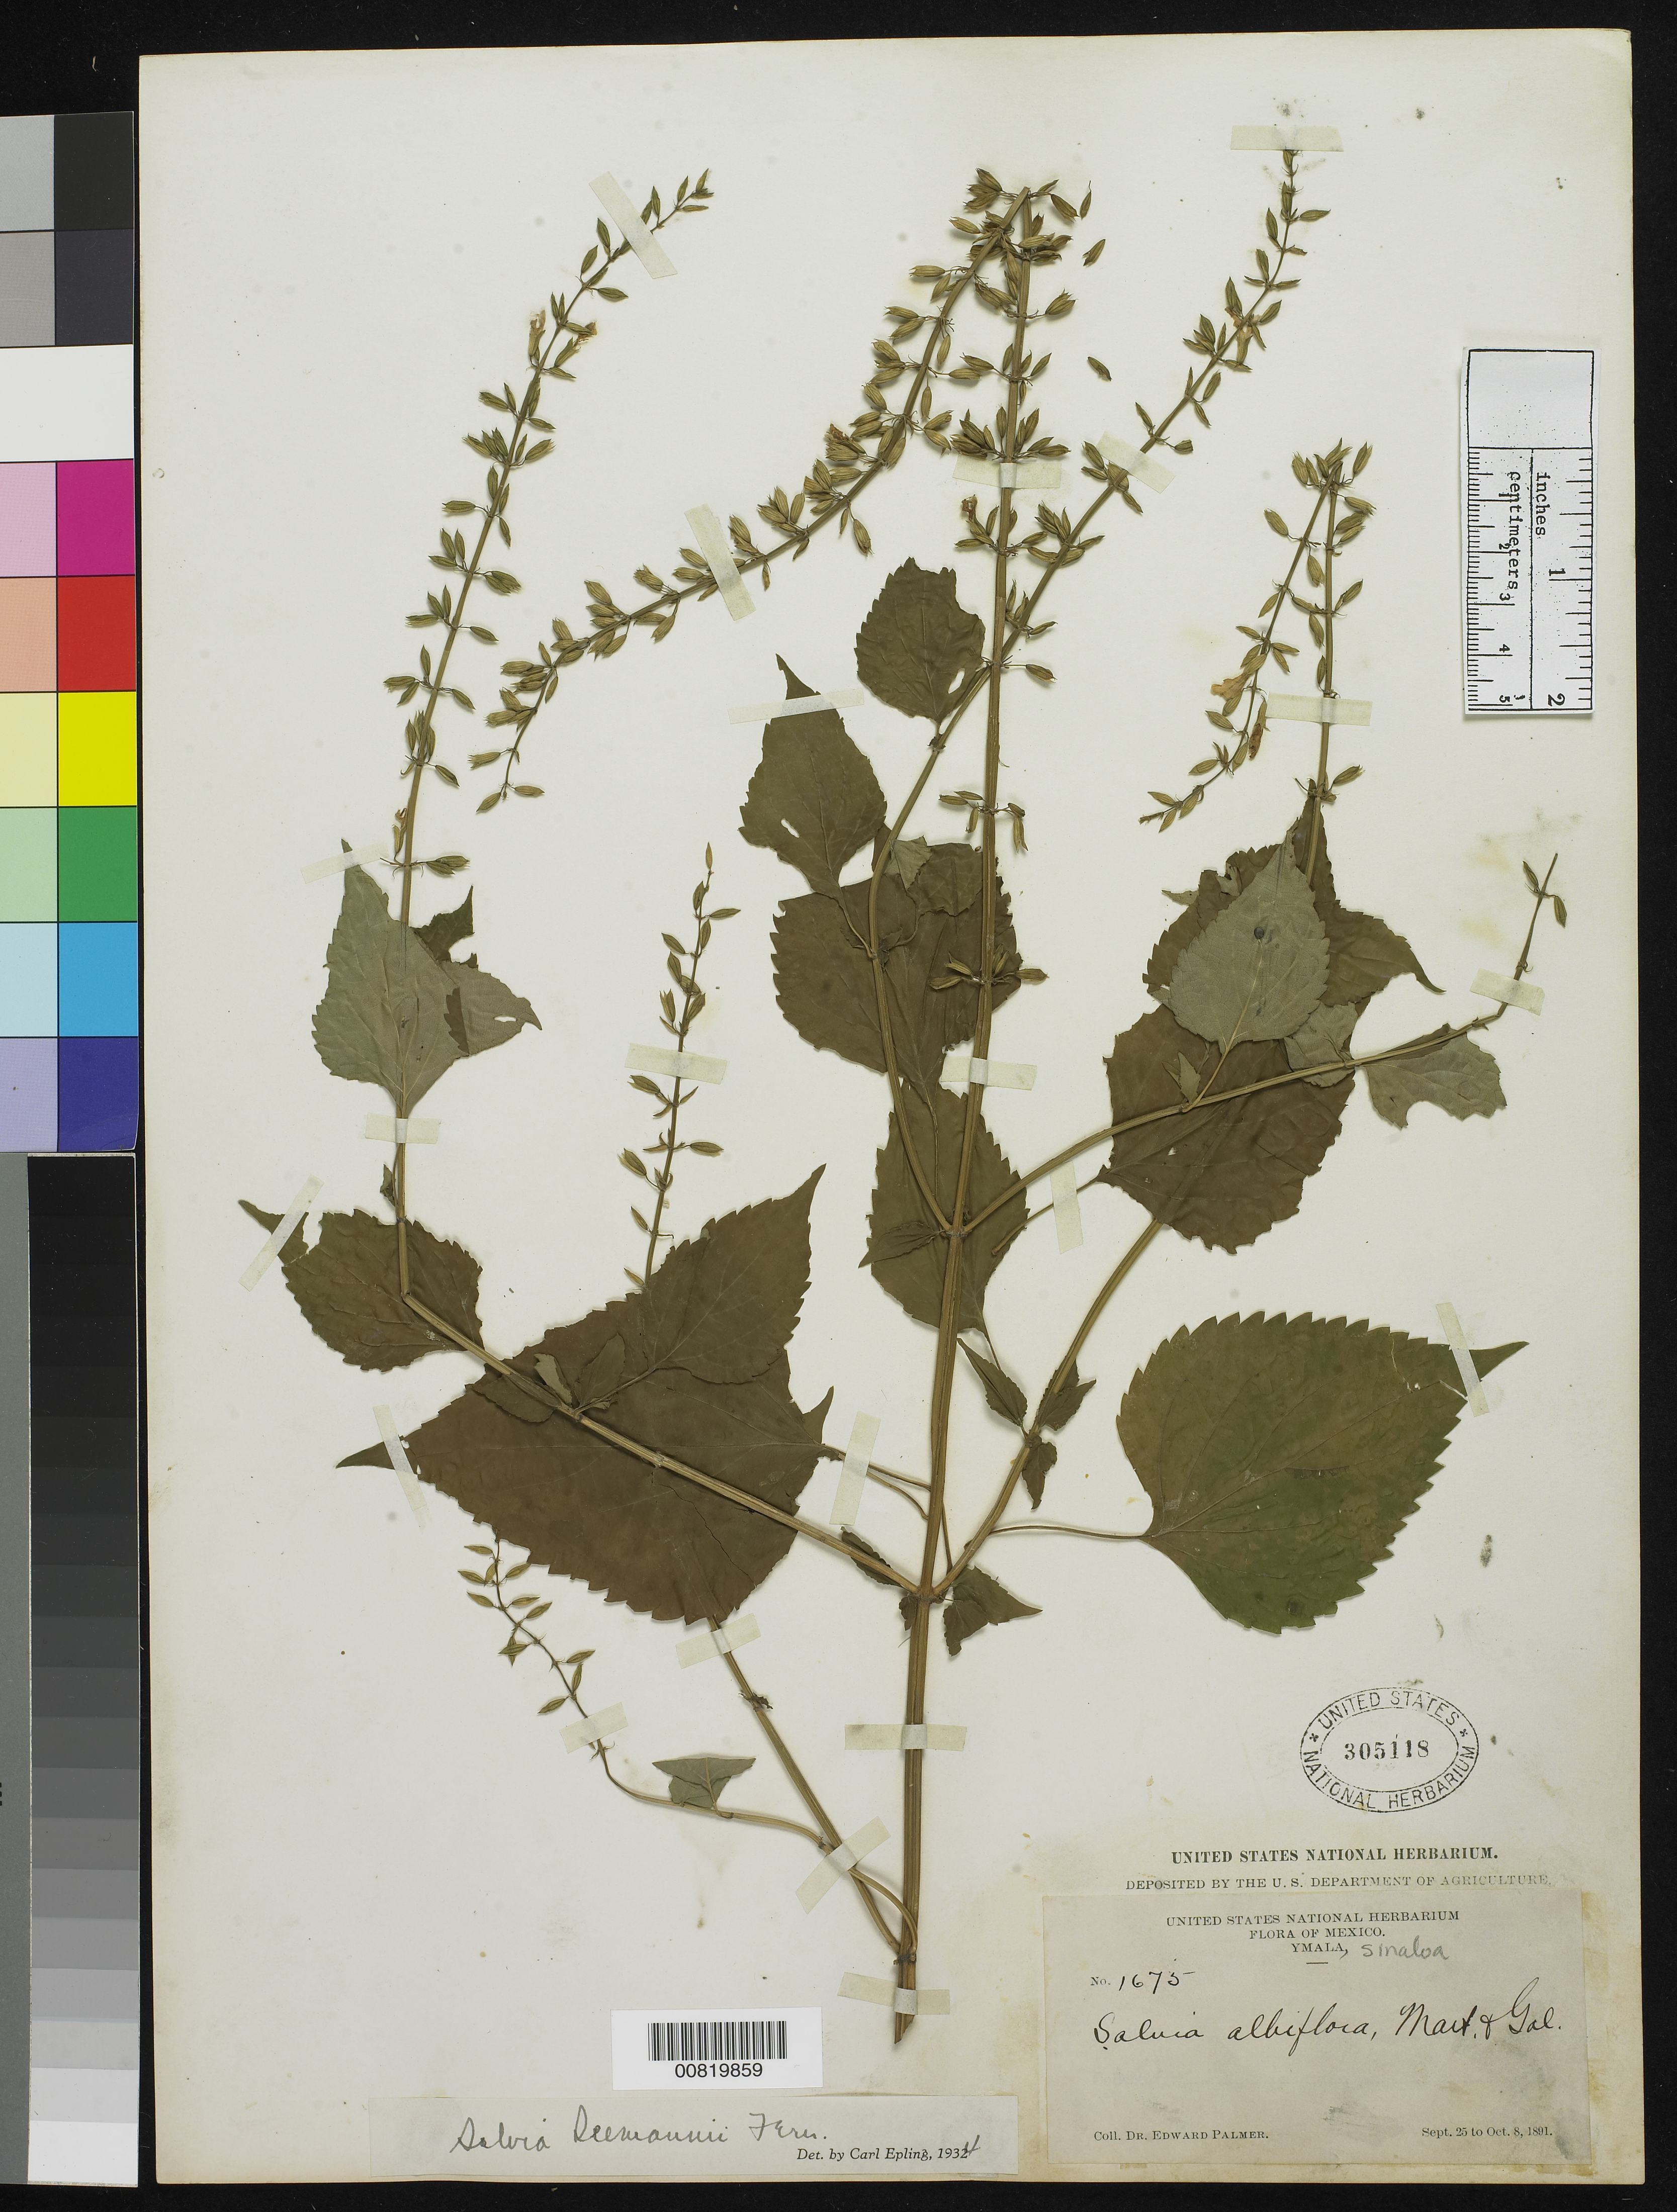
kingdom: Plantae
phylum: Tracheophyta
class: Magnoliopsida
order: Lamiales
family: Lamiaceae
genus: Salvia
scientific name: Salvia seemannii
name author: Fernald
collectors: E. Palmer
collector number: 1675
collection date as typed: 25 Sep 1891 to 08 Oct 1891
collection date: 1891-09-25/1891-10-08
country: Mexico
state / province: Sinaloa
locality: Ymala, Sinaloa.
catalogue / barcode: US 305118